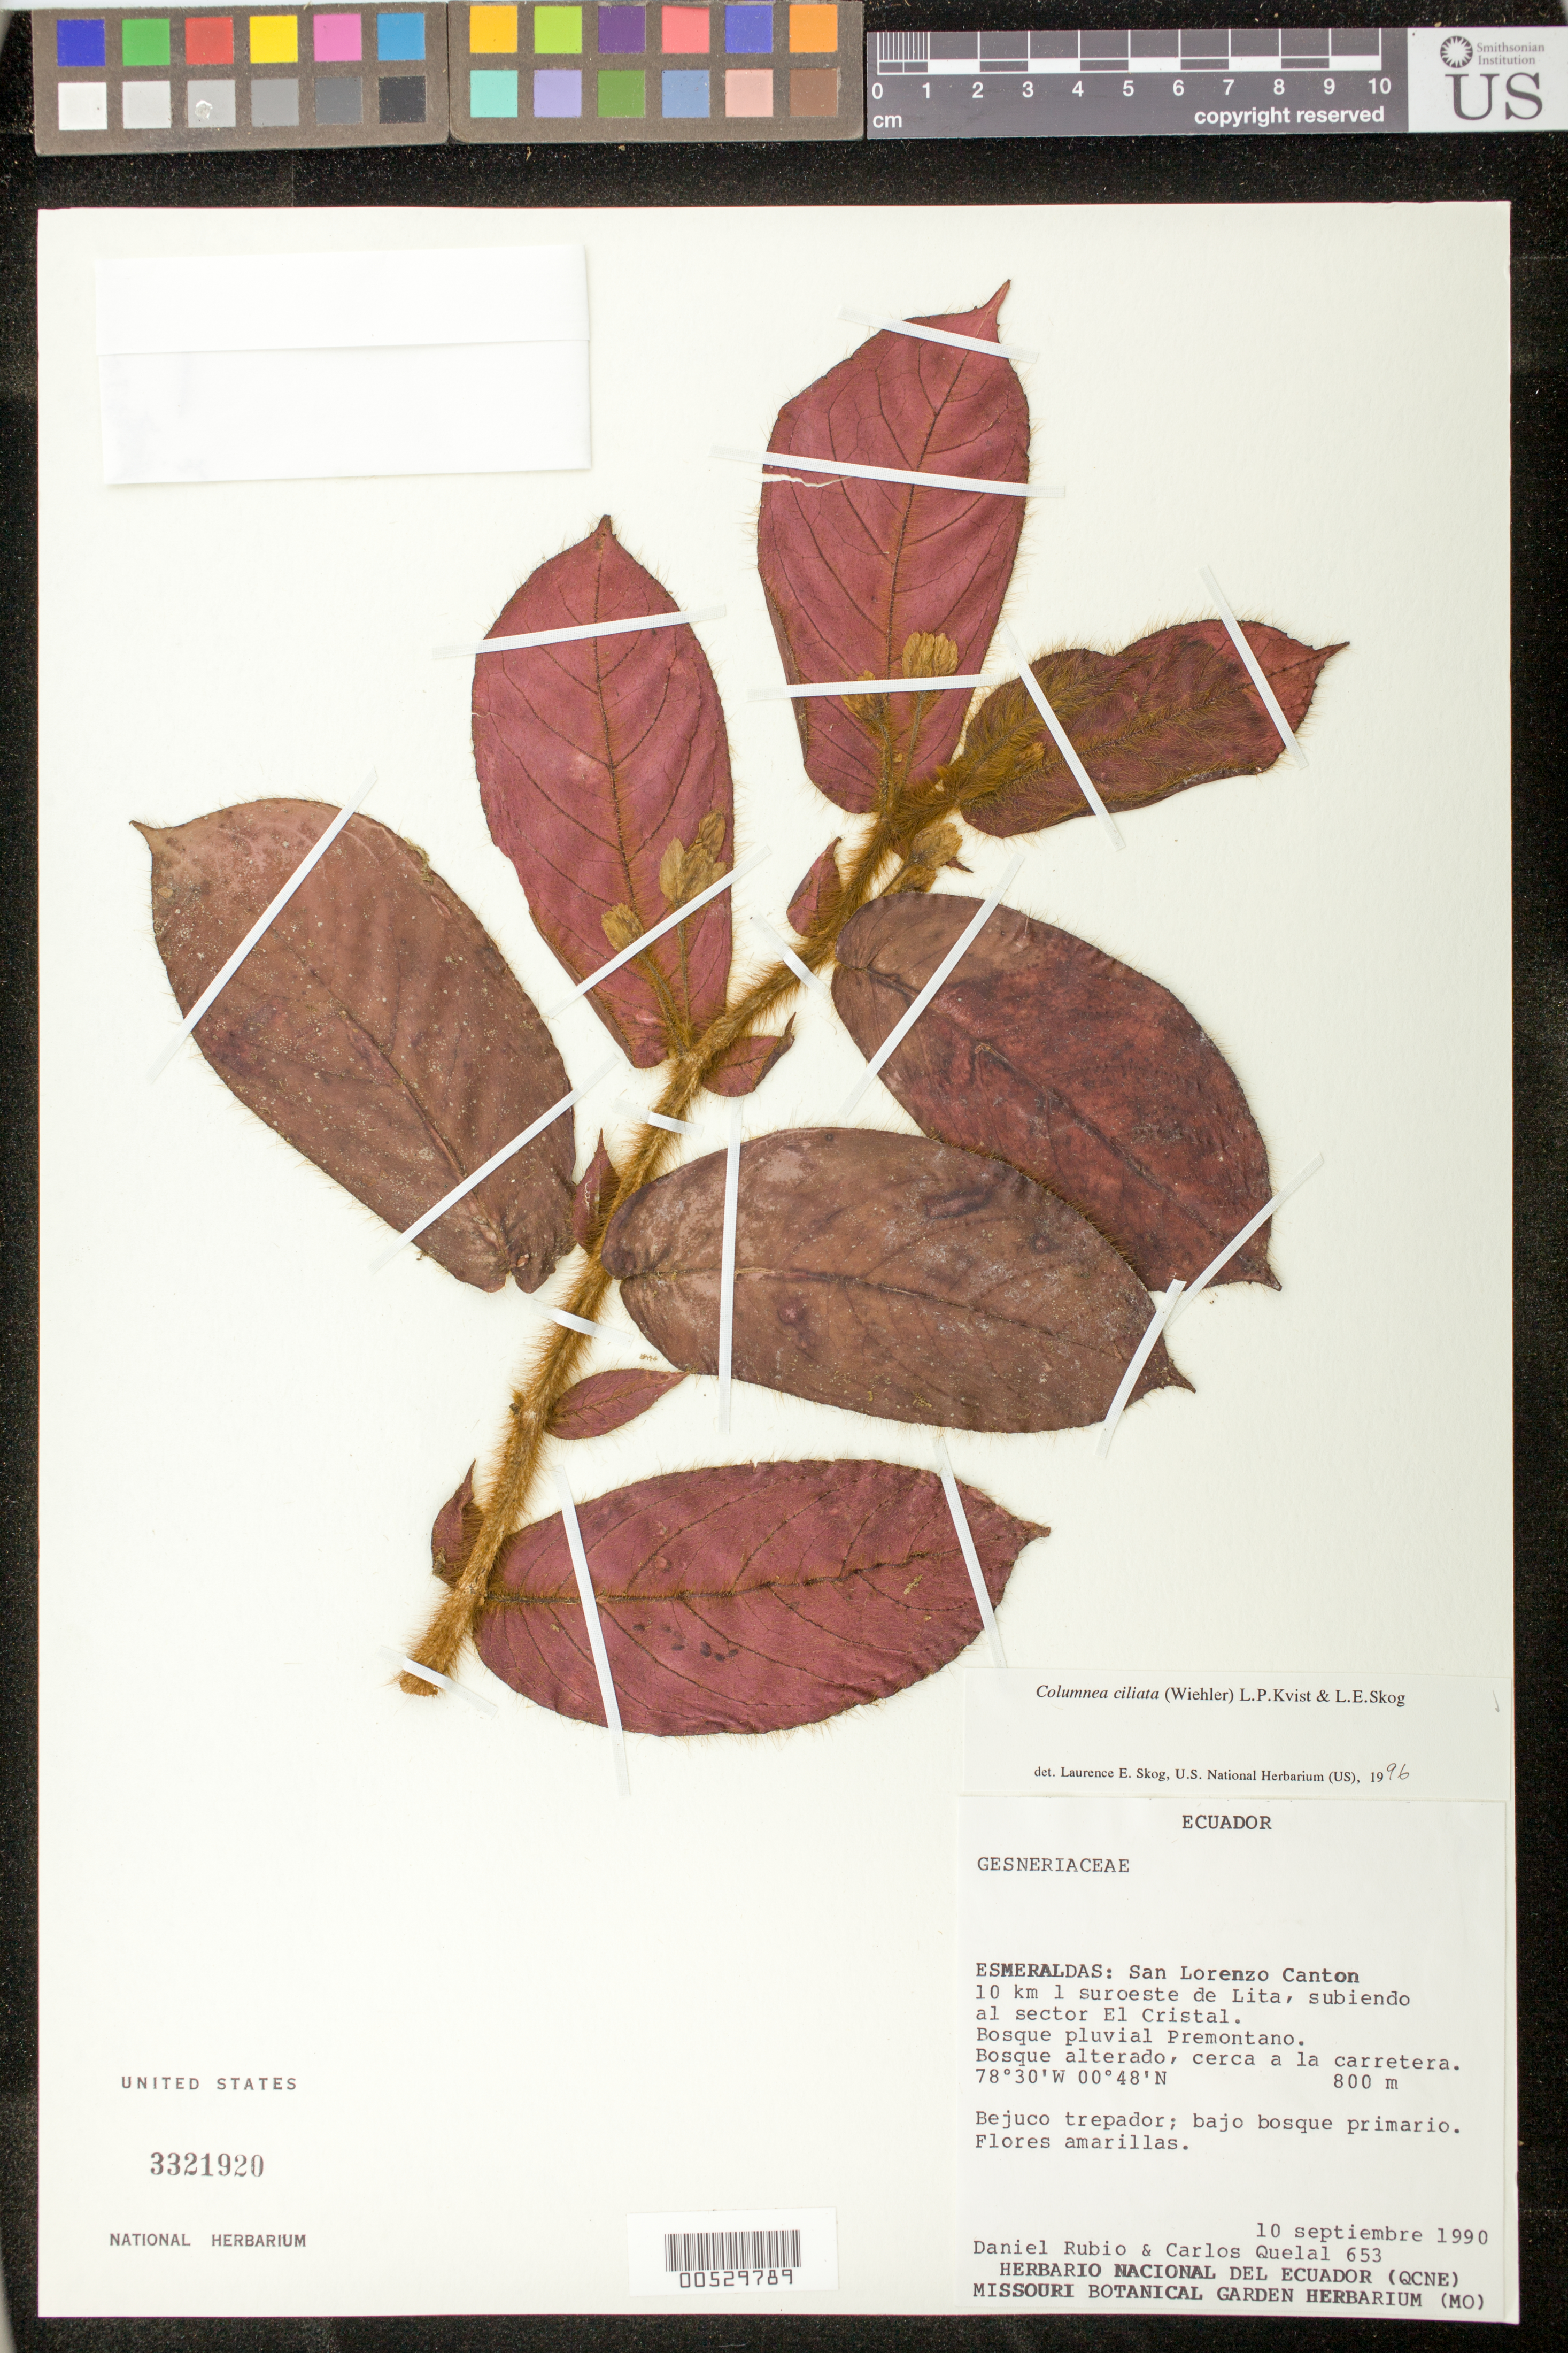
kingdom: Plantae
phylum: Tracheophyta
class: Magnoliopsida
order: Lamiales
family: Gesneriaceae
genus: Columnea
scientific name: Columnea ciliata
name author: (Wiehler) L.P. Kvist & L.E. Skog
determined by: Skog, Laurence E.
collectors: D. Rubio & C. Quelal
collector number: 653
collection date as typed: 10 Sep 1990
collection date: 1990-09-10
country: Ecuador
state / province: Esmeraldas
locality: San Lorenzo Canton, 10 km 1 suroeste de Lita, subiendo al sector El Cristal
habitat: Bosque pluvial premontano, bosque alterado, cerca a la carretera, bajo bosque primario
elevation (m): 800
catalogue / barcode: US 3321920